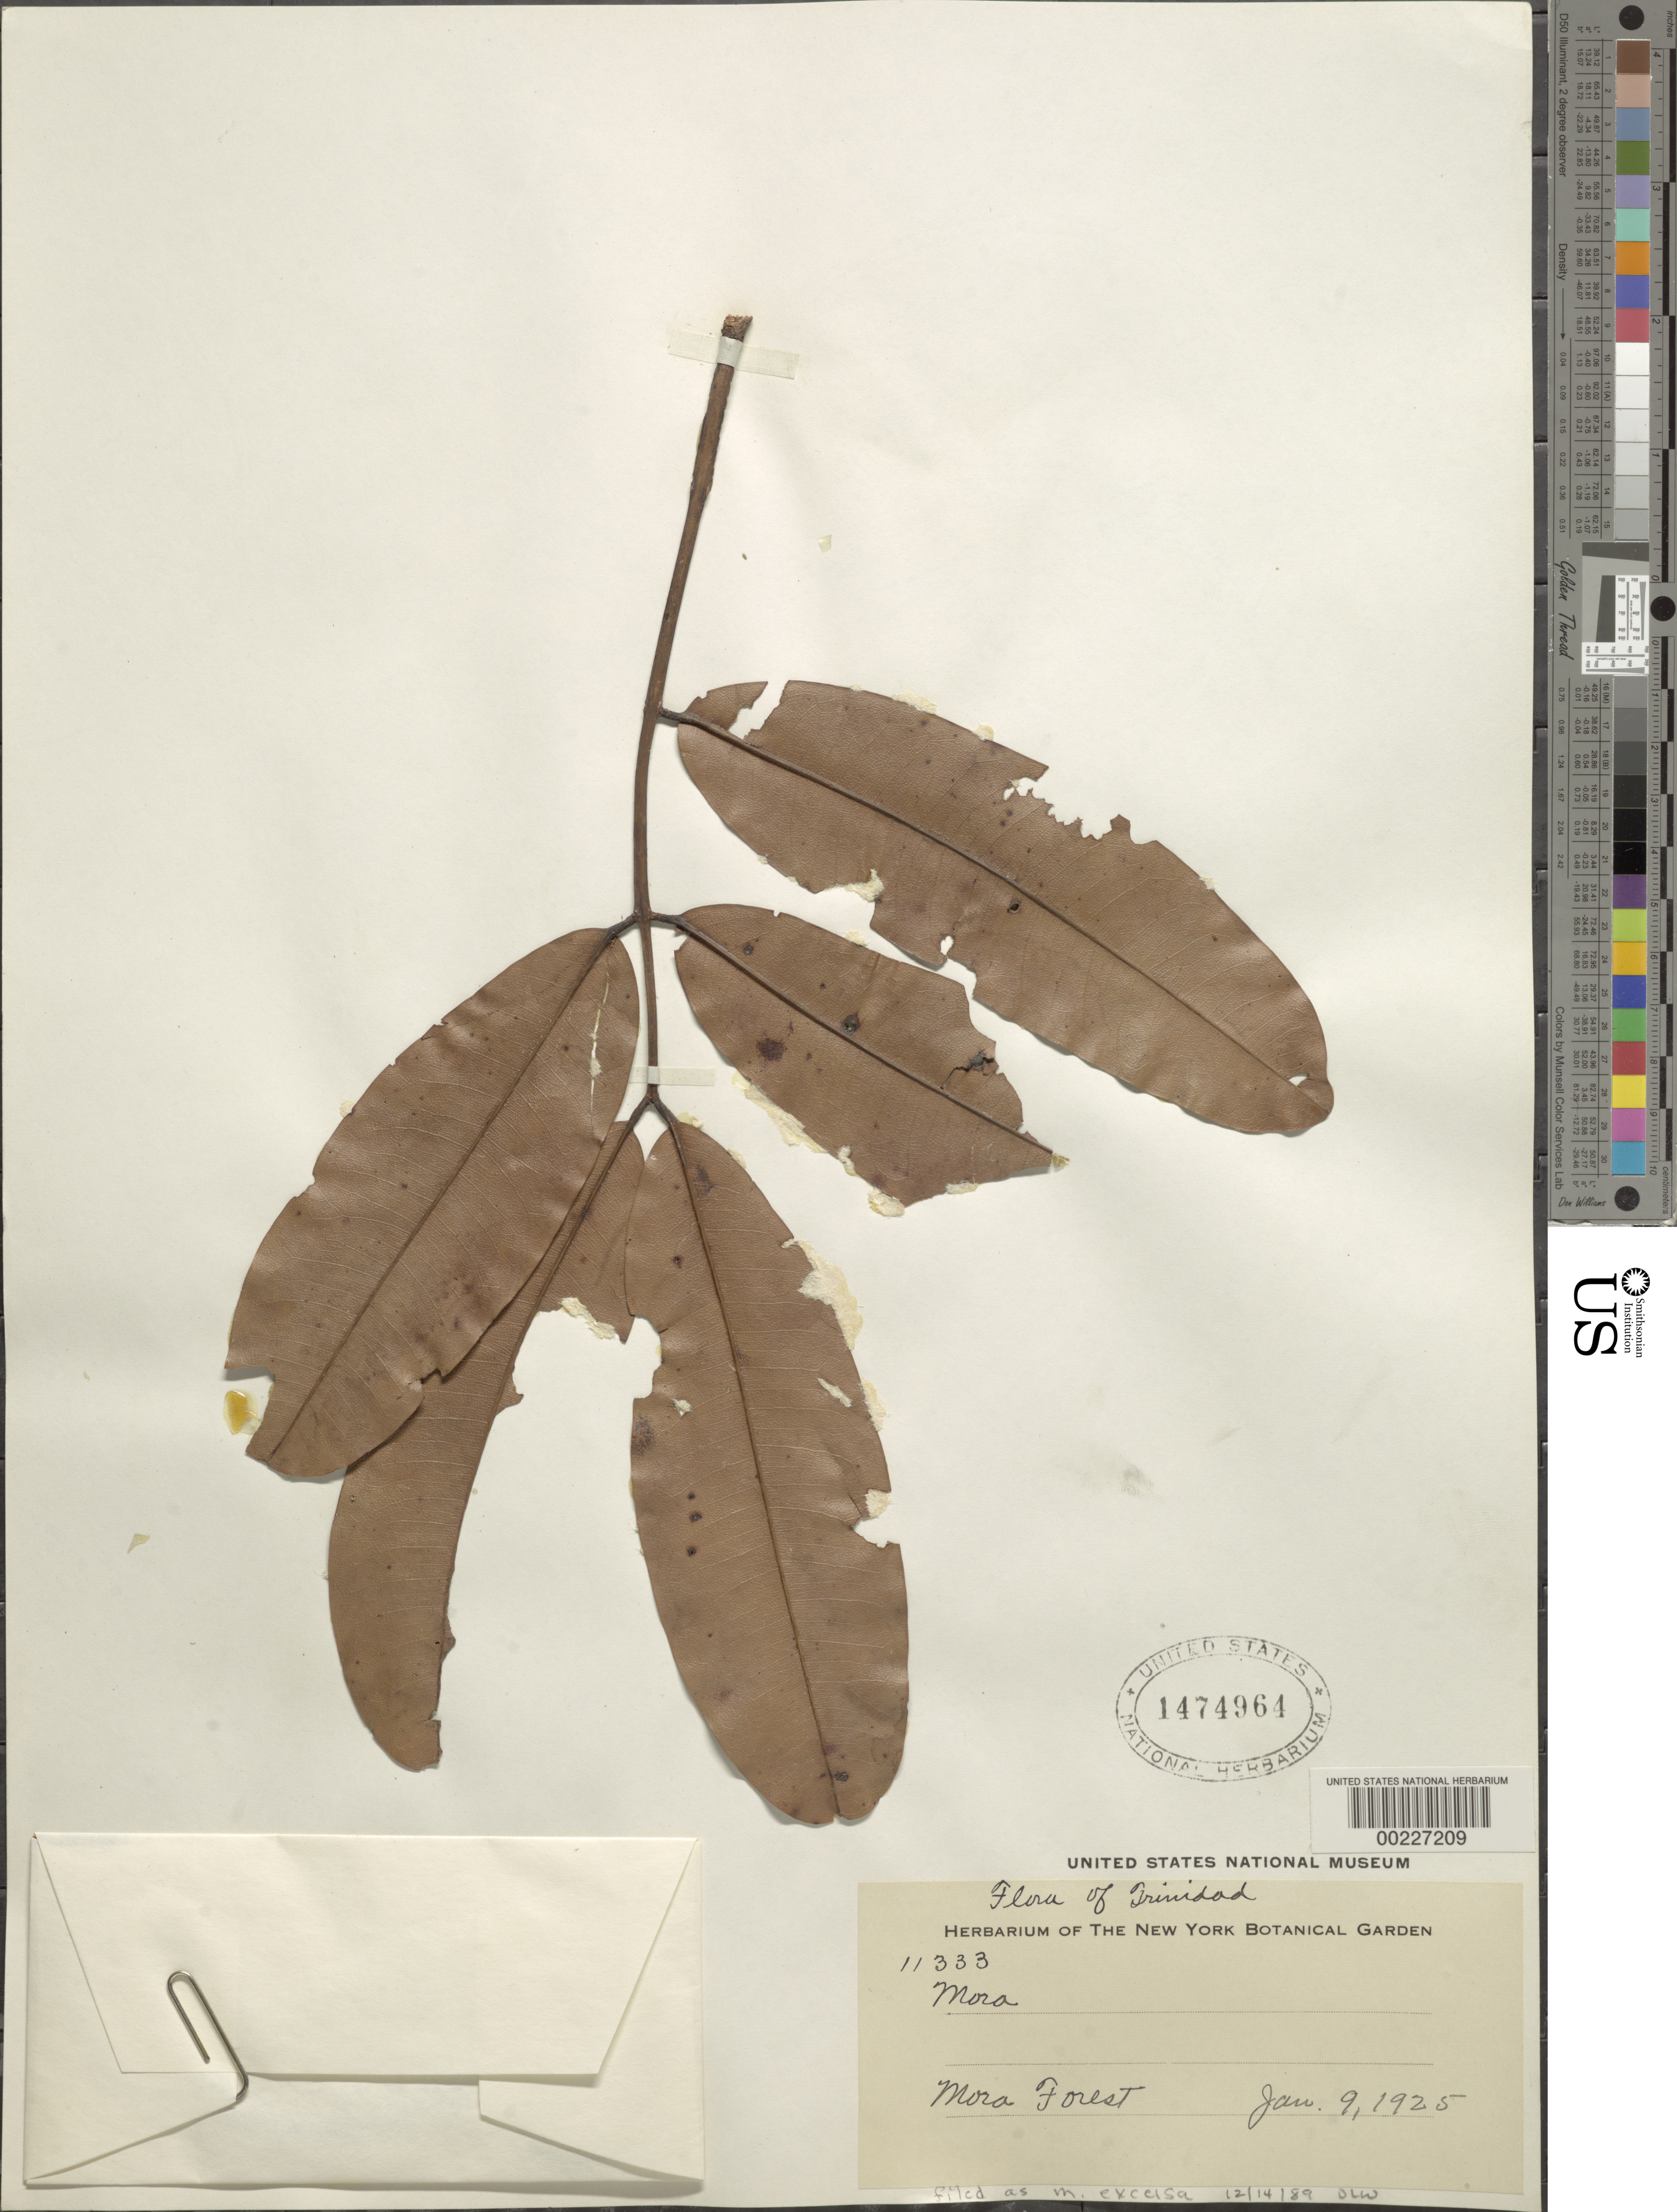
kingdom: Plantae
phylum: Tracheophyta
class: Magnoliopsida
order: Fabales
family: Fabaceae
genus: Mora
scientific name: Mora excelsa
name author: Benth.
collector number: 11333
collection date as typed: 09 Jan 1925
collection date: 1925-01-09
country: Trinidad and Tobago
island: Trinidad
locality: Mora forest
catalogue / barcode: US 1474964